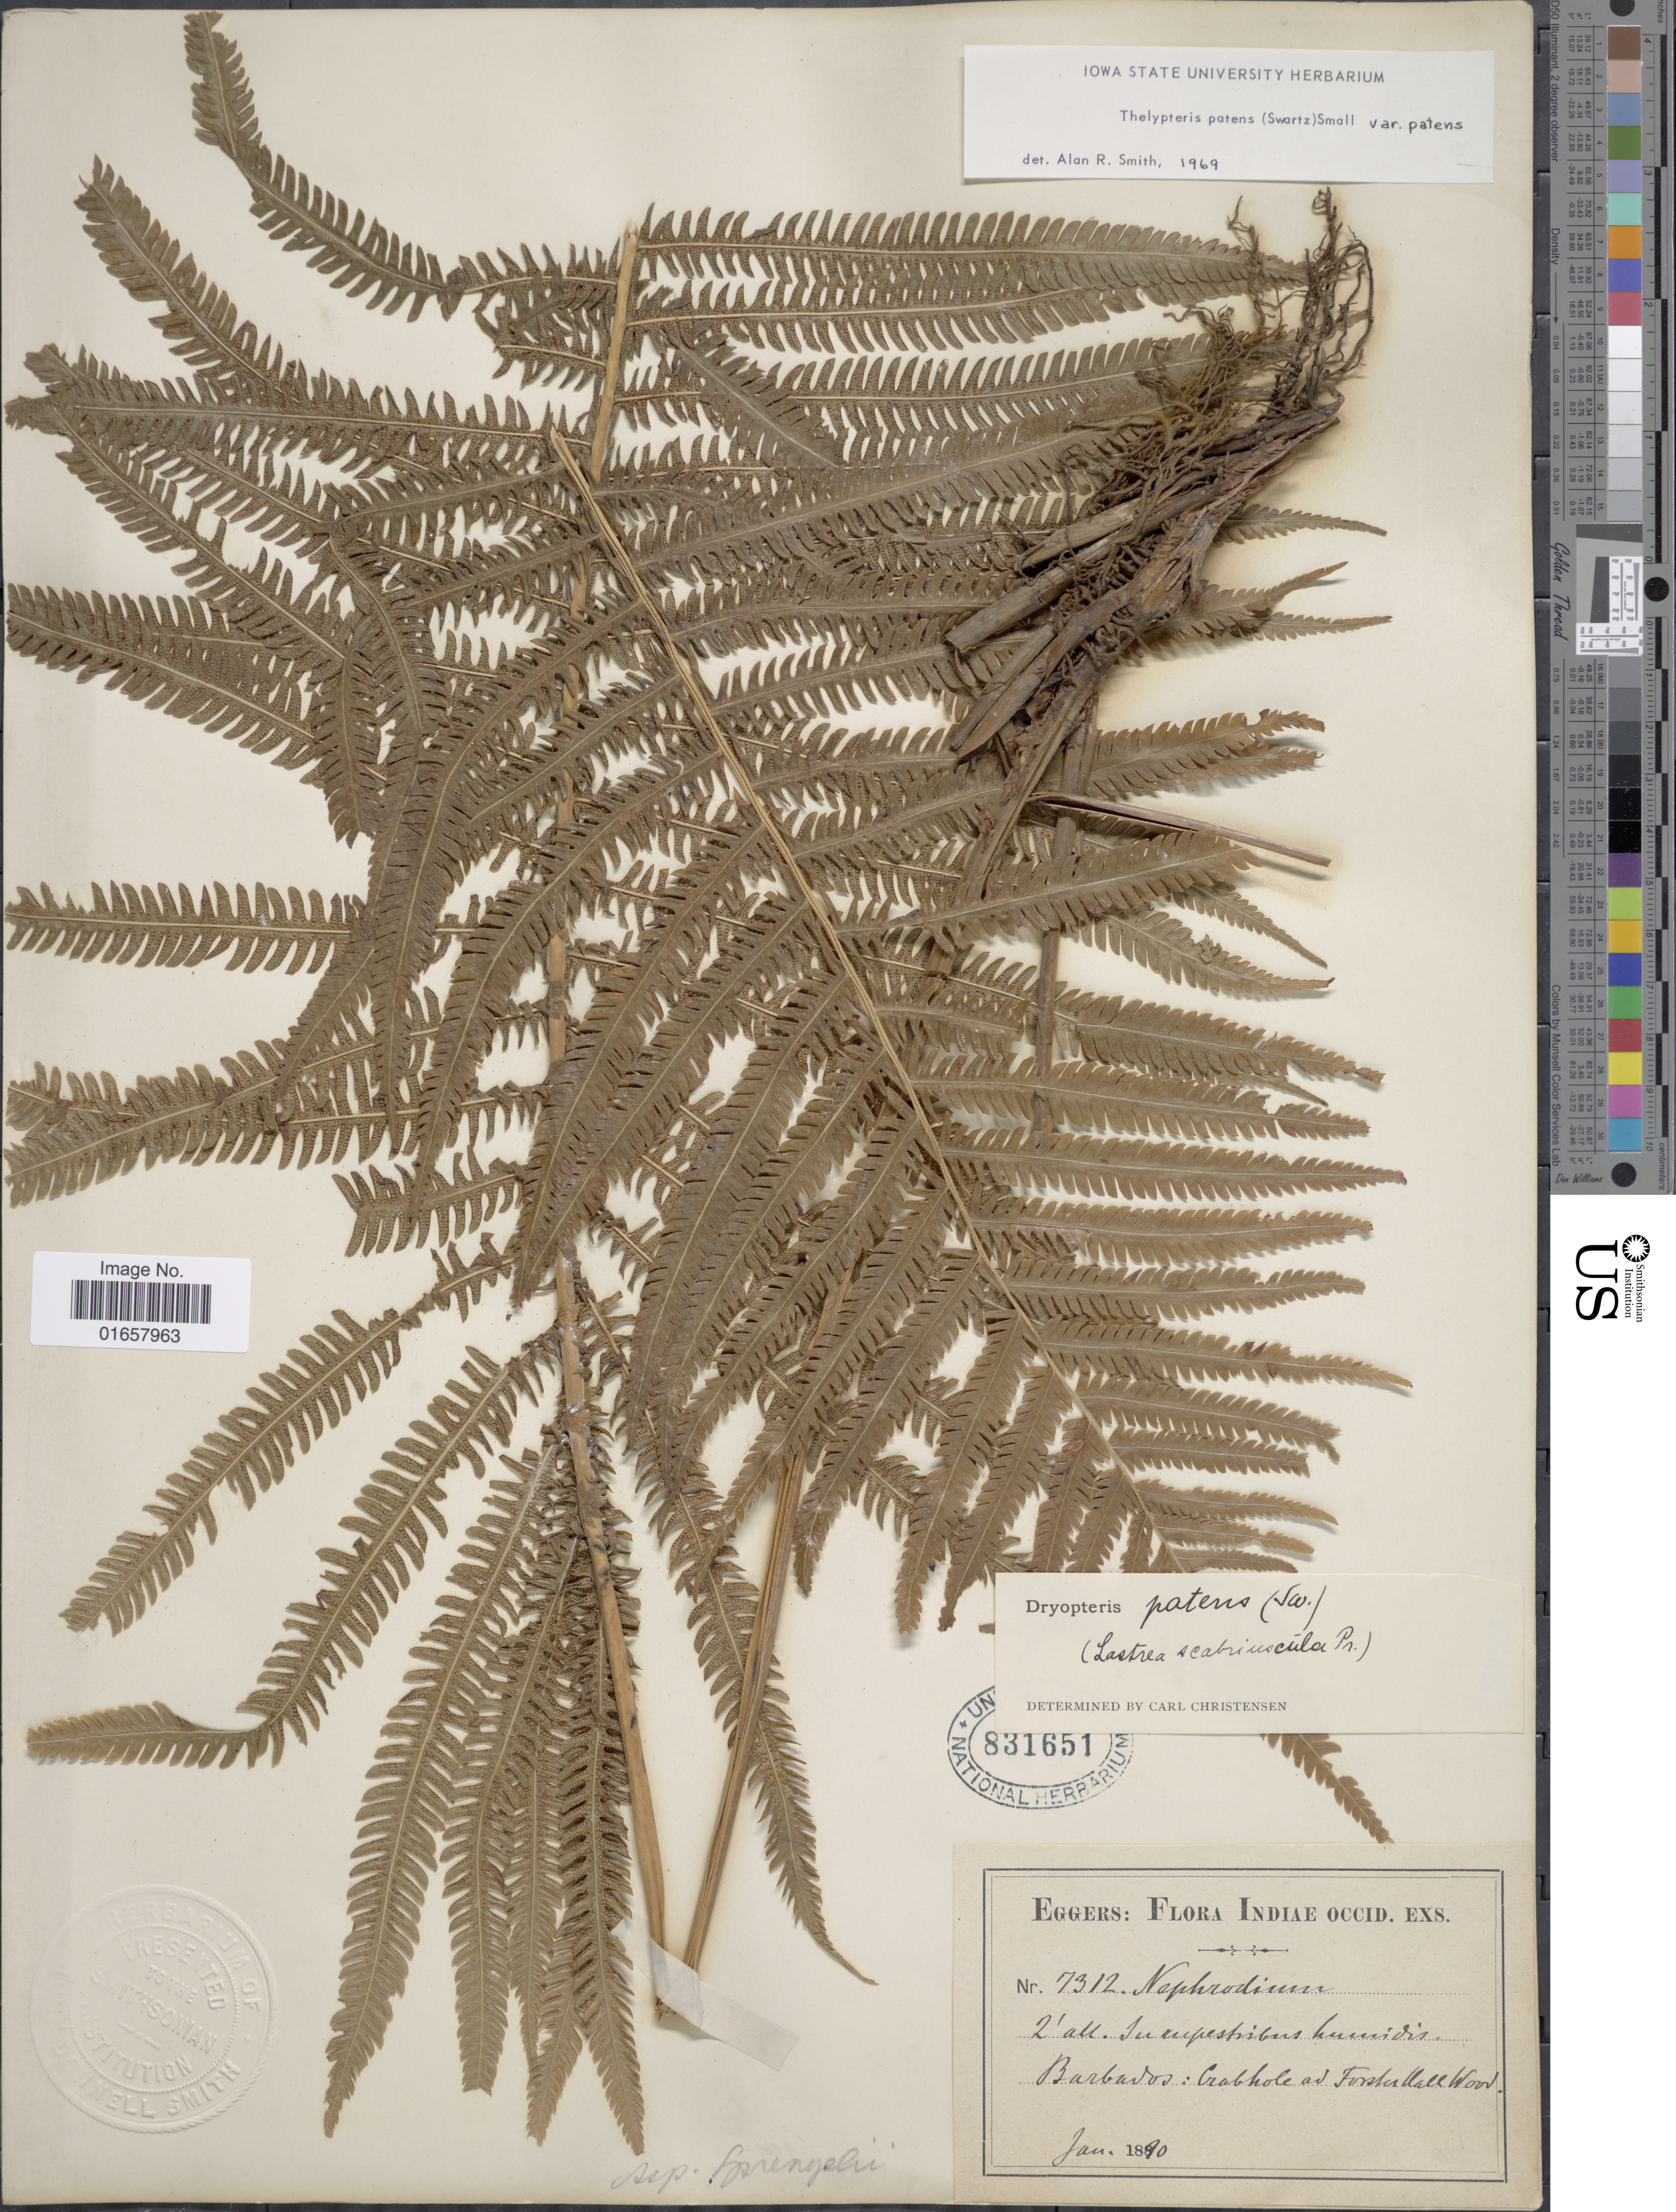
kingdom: Plantae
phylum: Tracheophyta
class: Polypodiopsida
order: Polypodiales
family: Thelypteridaceae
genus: Christella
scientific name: Christella patens var. patens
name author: (Sw.) Holttum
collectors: -. Eggers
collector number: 7312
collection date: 1890-01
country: Barbados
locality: Indiae Occid., Barbados: Crabhole ad Forsterhallwood.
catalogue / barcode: US 831651